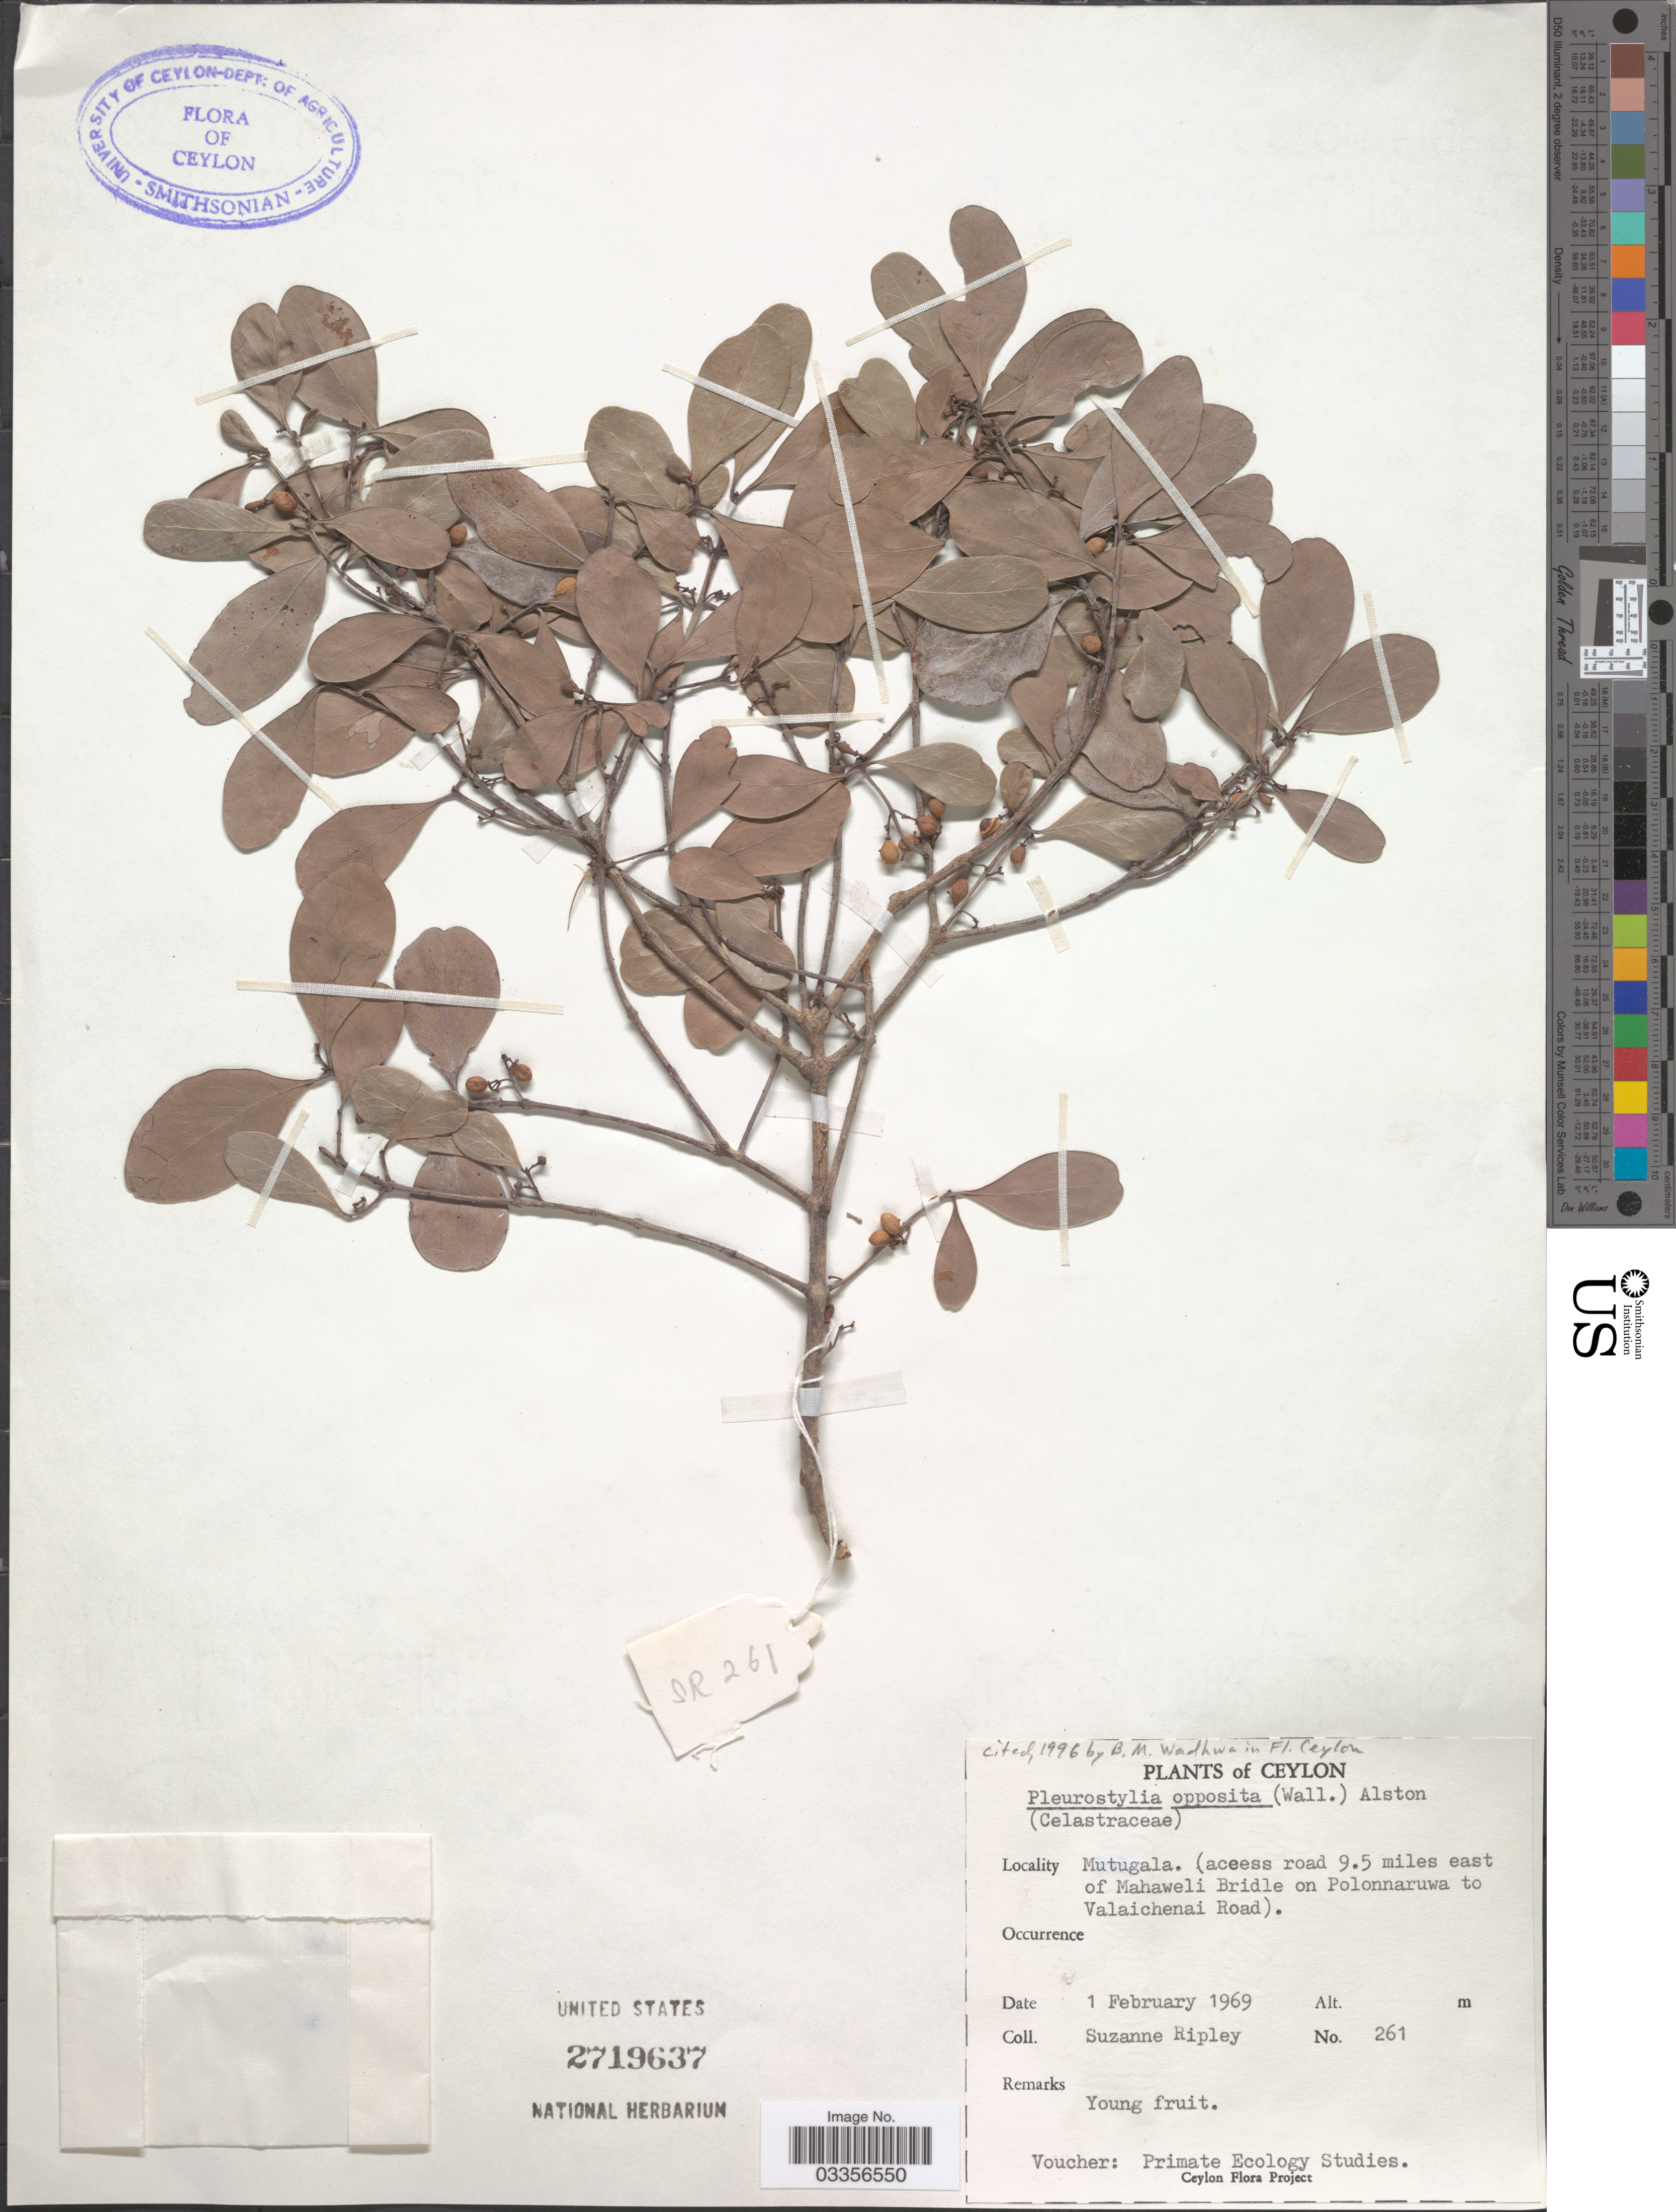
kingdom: Plantae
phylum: Tracheophyta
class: Magnoliopsida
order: Celastrales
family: Celastraceae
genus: Pleurostylia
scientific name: Pleurostylia opposita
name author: (Wall.) Alston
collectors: S. Ripley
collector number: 261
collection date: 1969-02-01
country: Sri Lanka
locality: Ceylon, Mutugala. (access road 9.5 miles east of Mahaweli Bridle on Polonnaruwa to Valaichenai Road).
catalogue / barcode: US 2719637